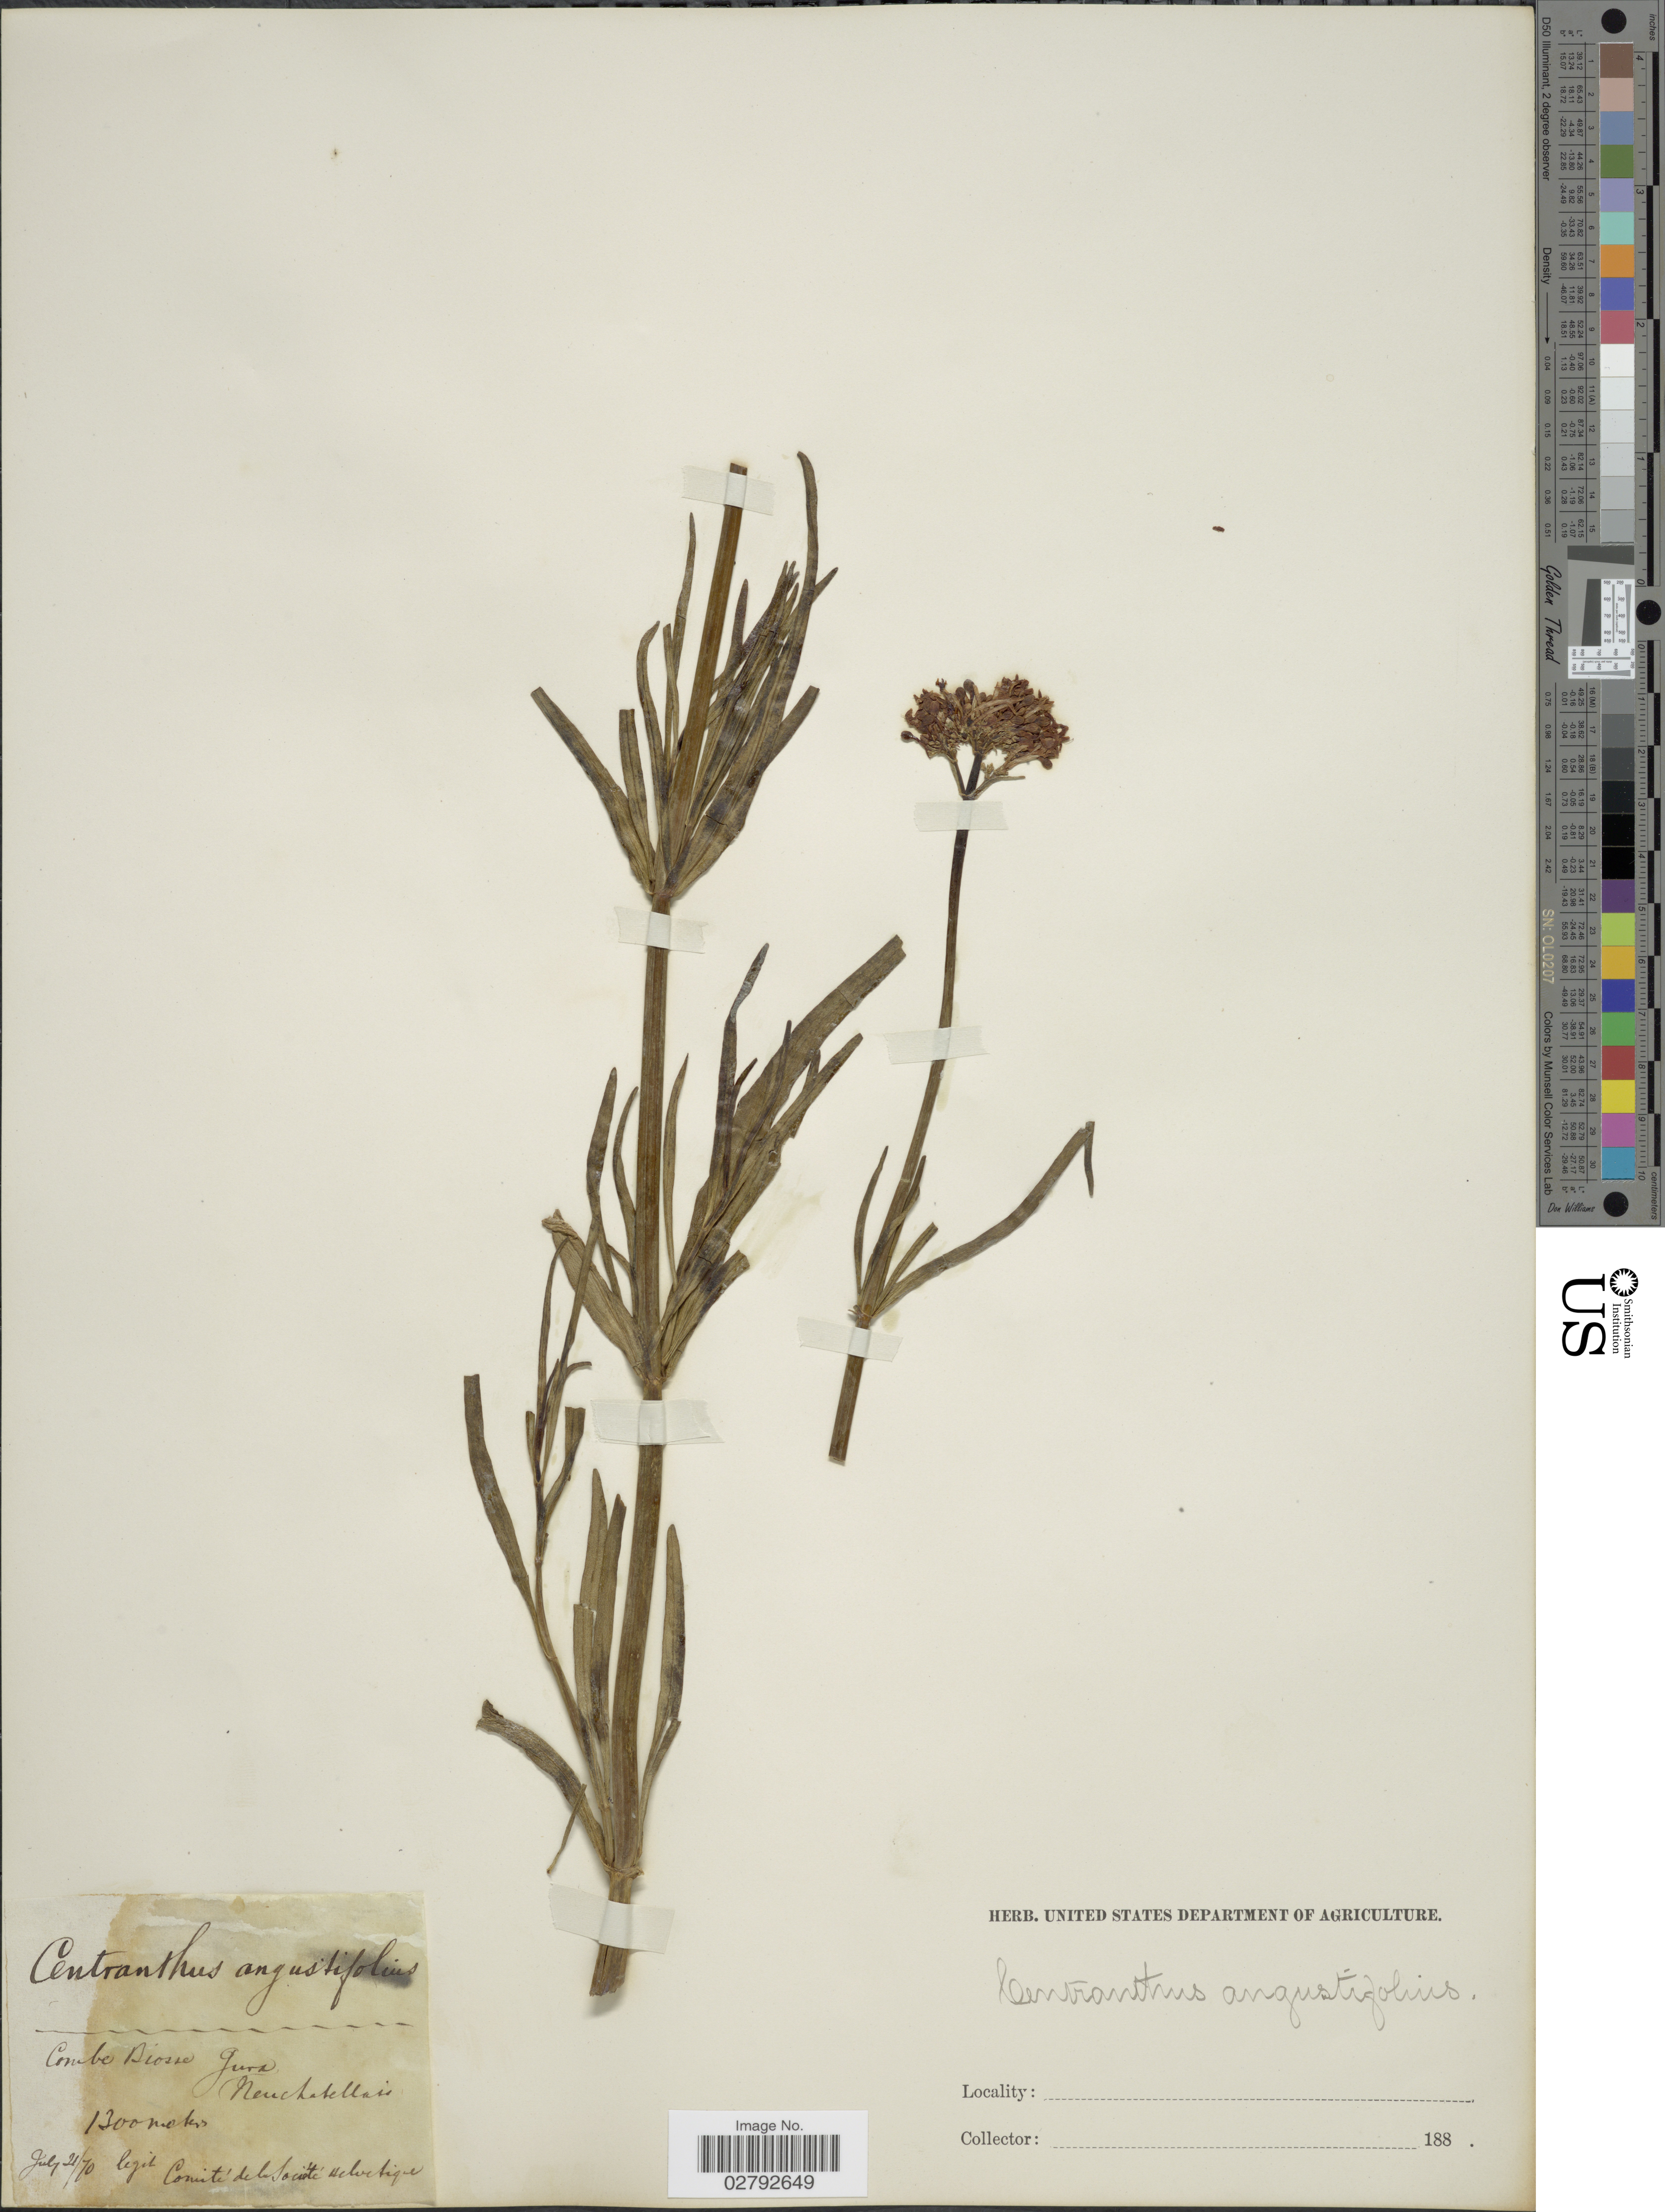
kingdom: Plantae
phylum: Tracheophyta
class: Magnoliopsida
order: Dipsacales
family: Caprifoliaceae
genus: Centranthus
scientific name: Centranthus angustifolius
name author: (Mill.) DC.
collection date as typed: Transcribed d/m/y: 21/7/70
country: Switzerland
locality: Combe Biosse, Jura. Neuchatellasis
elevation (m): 1300